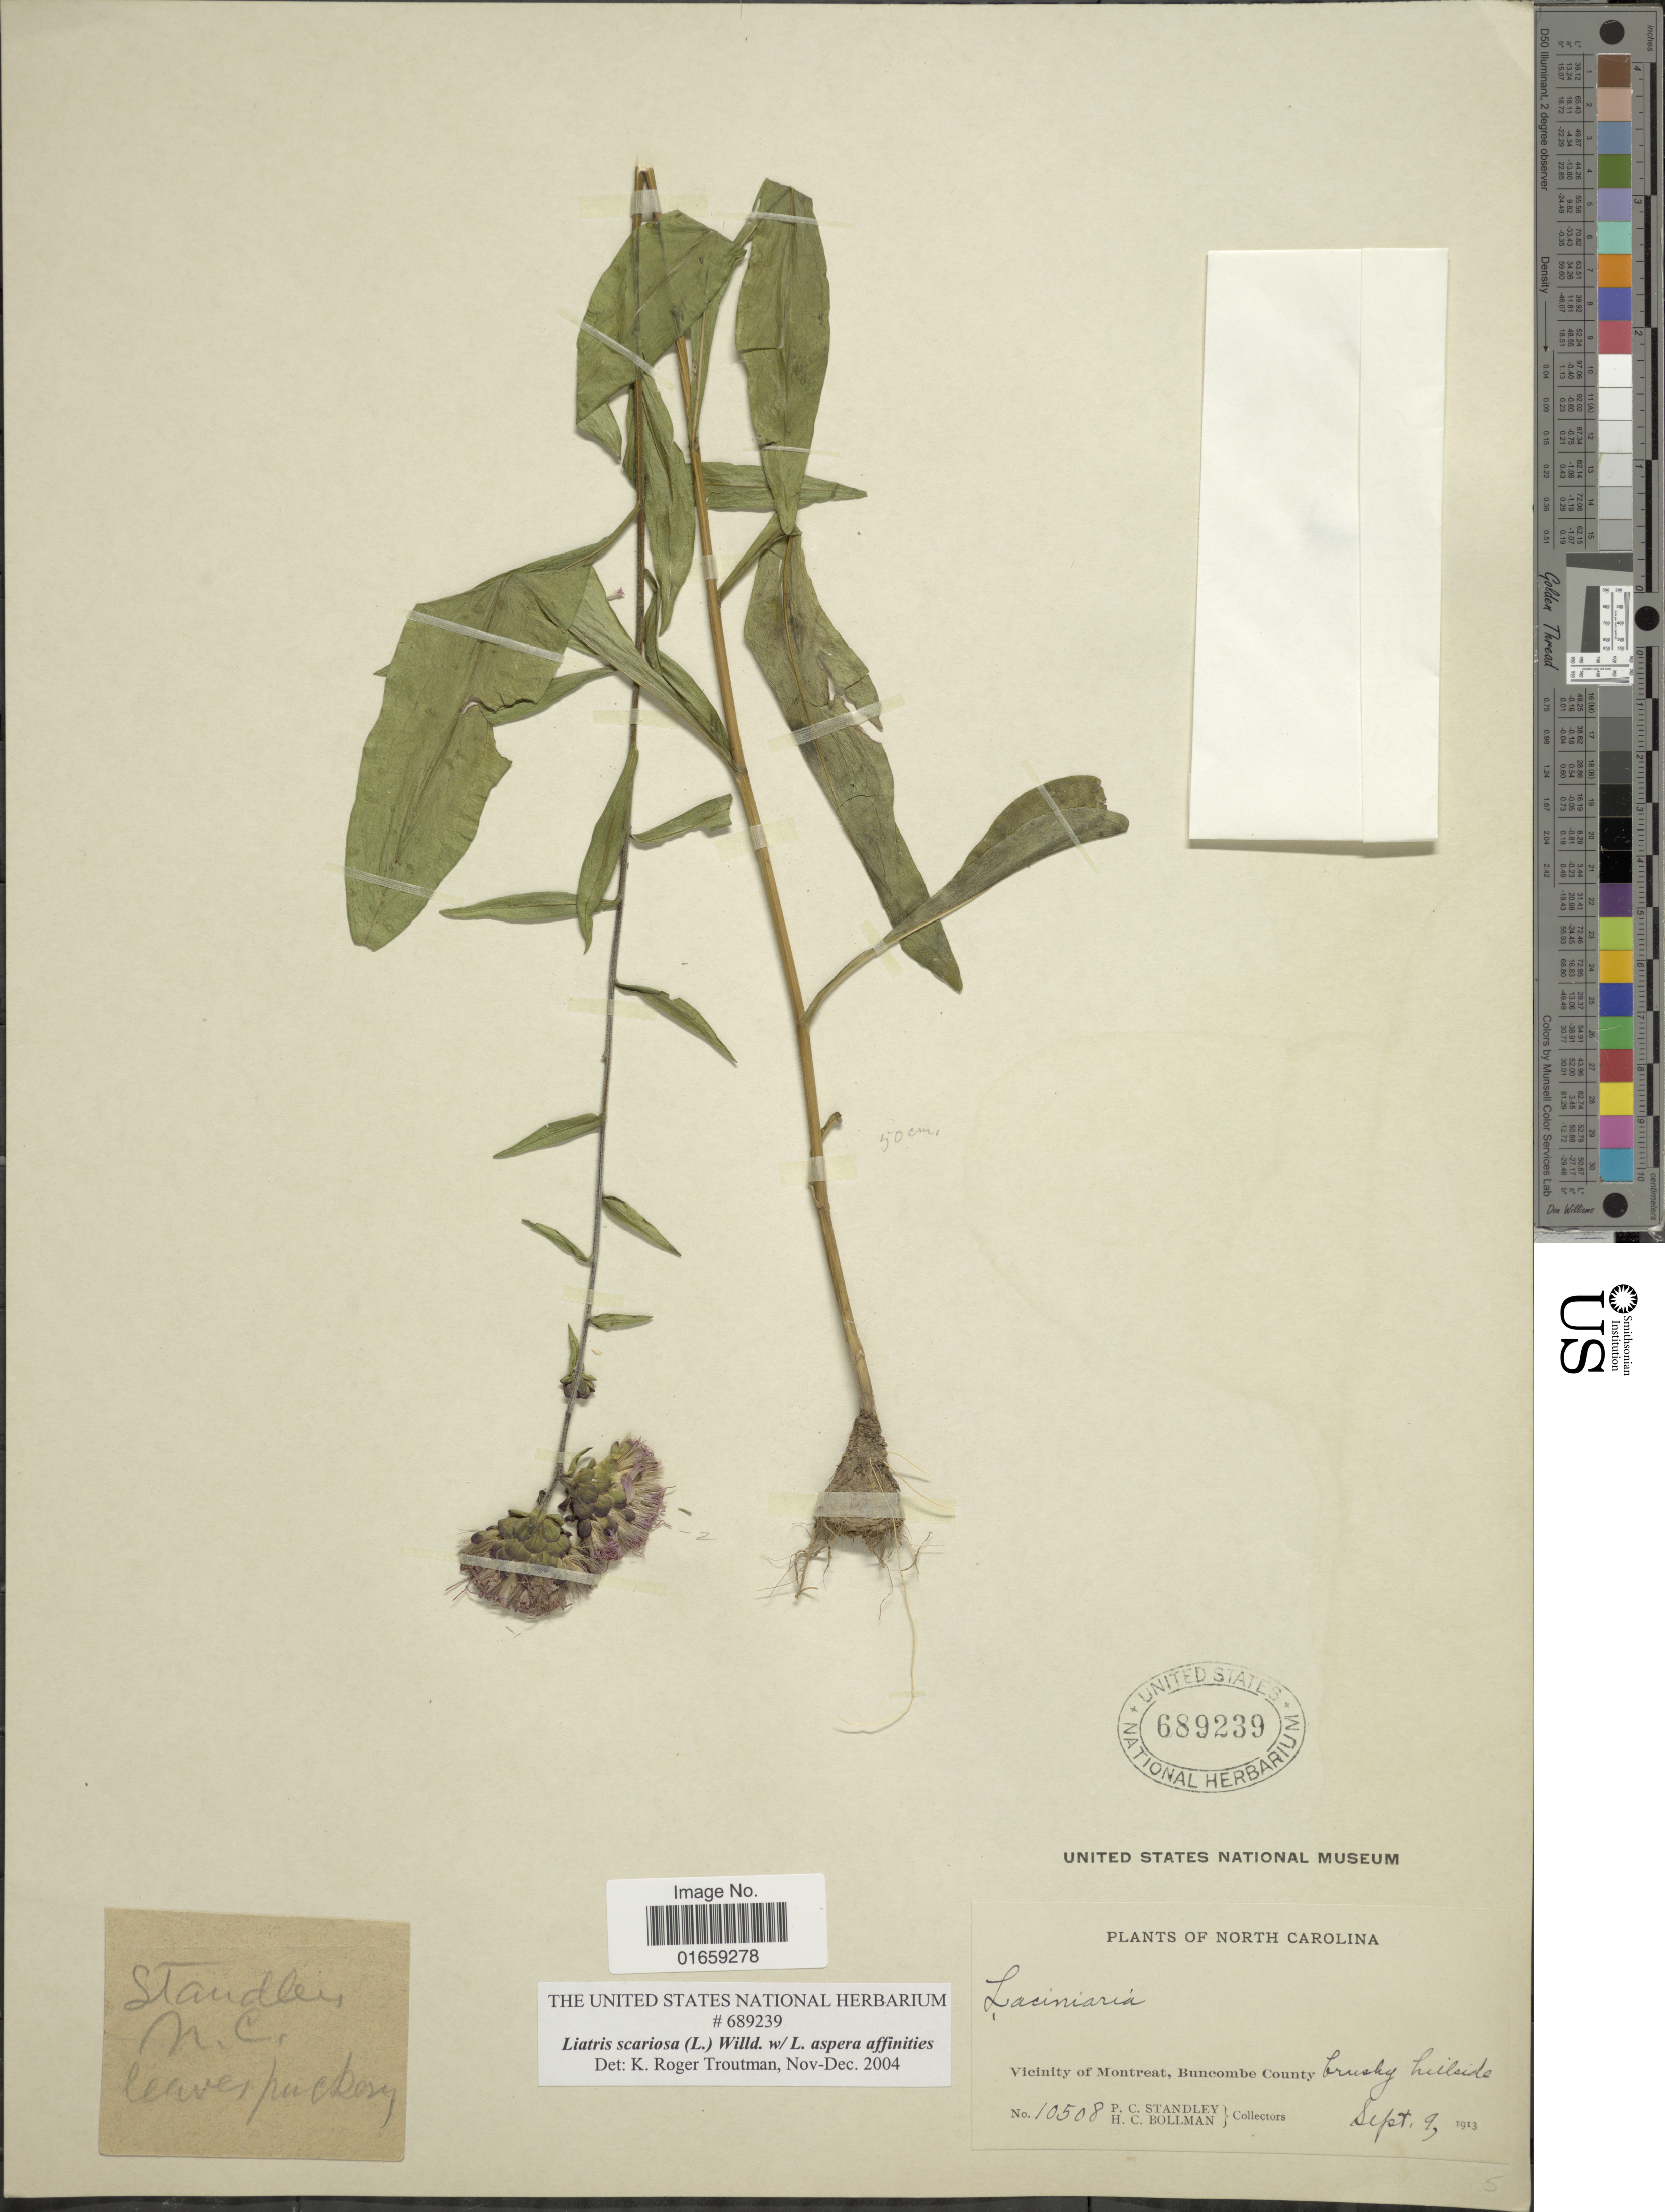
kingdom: Plantae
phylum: Tracheophyta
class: Magnoliopsida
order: Asterales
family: Asteraceae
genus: Liatris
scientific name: Liatris scariosa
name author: (L.) Willd.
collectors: P. C. Standley & H. C. Bollman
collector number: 10508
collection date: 1913-09-09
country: United States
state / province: North Carolina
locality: Vicinity of Montreat, Buncombe County, brushy hillside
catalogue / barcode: US 689239